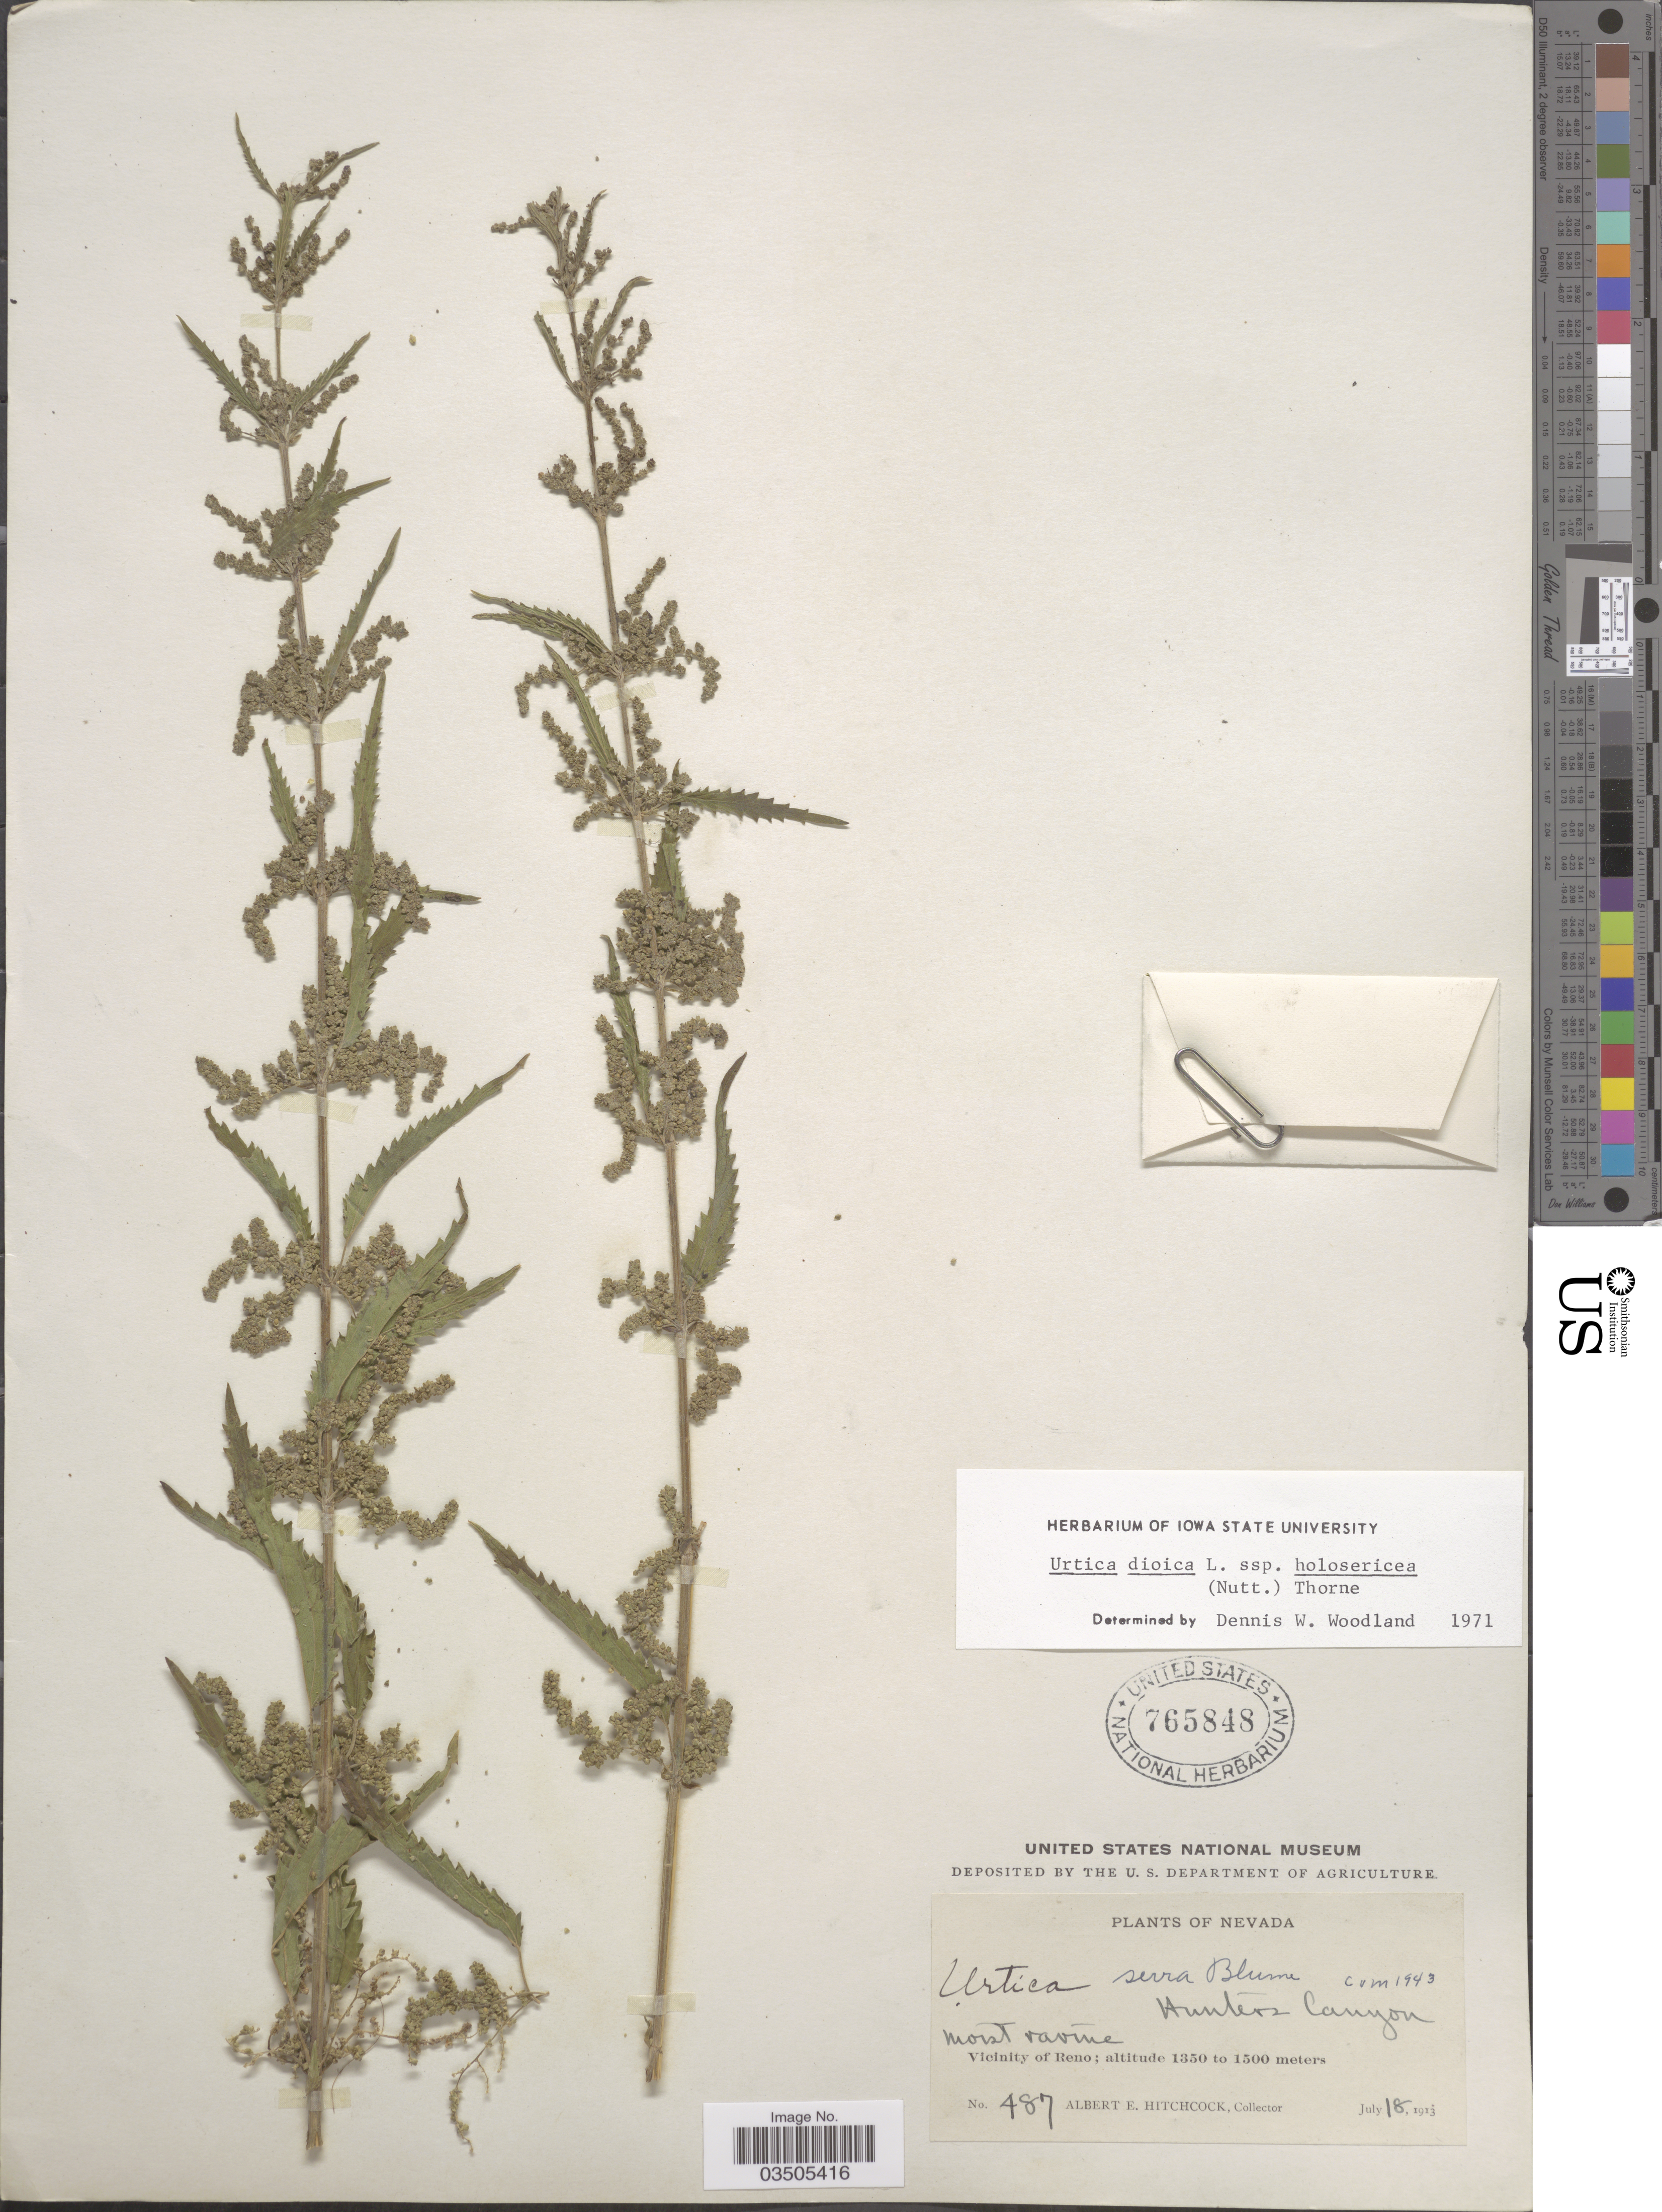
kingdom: Plantae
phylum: Tracheophyta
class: Magnoliopsida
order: Rosales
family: Urticaceae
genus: Urtica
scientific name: Urtica dioica subsp. holosericea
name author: (Nutt.) Thorne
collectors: A. Hitchcock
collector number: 487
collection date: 1913-07-18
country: United States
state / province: Nevada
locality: Hunterz Canyon. Vicinity of Reno.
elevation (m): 1350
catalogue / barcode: US 765848